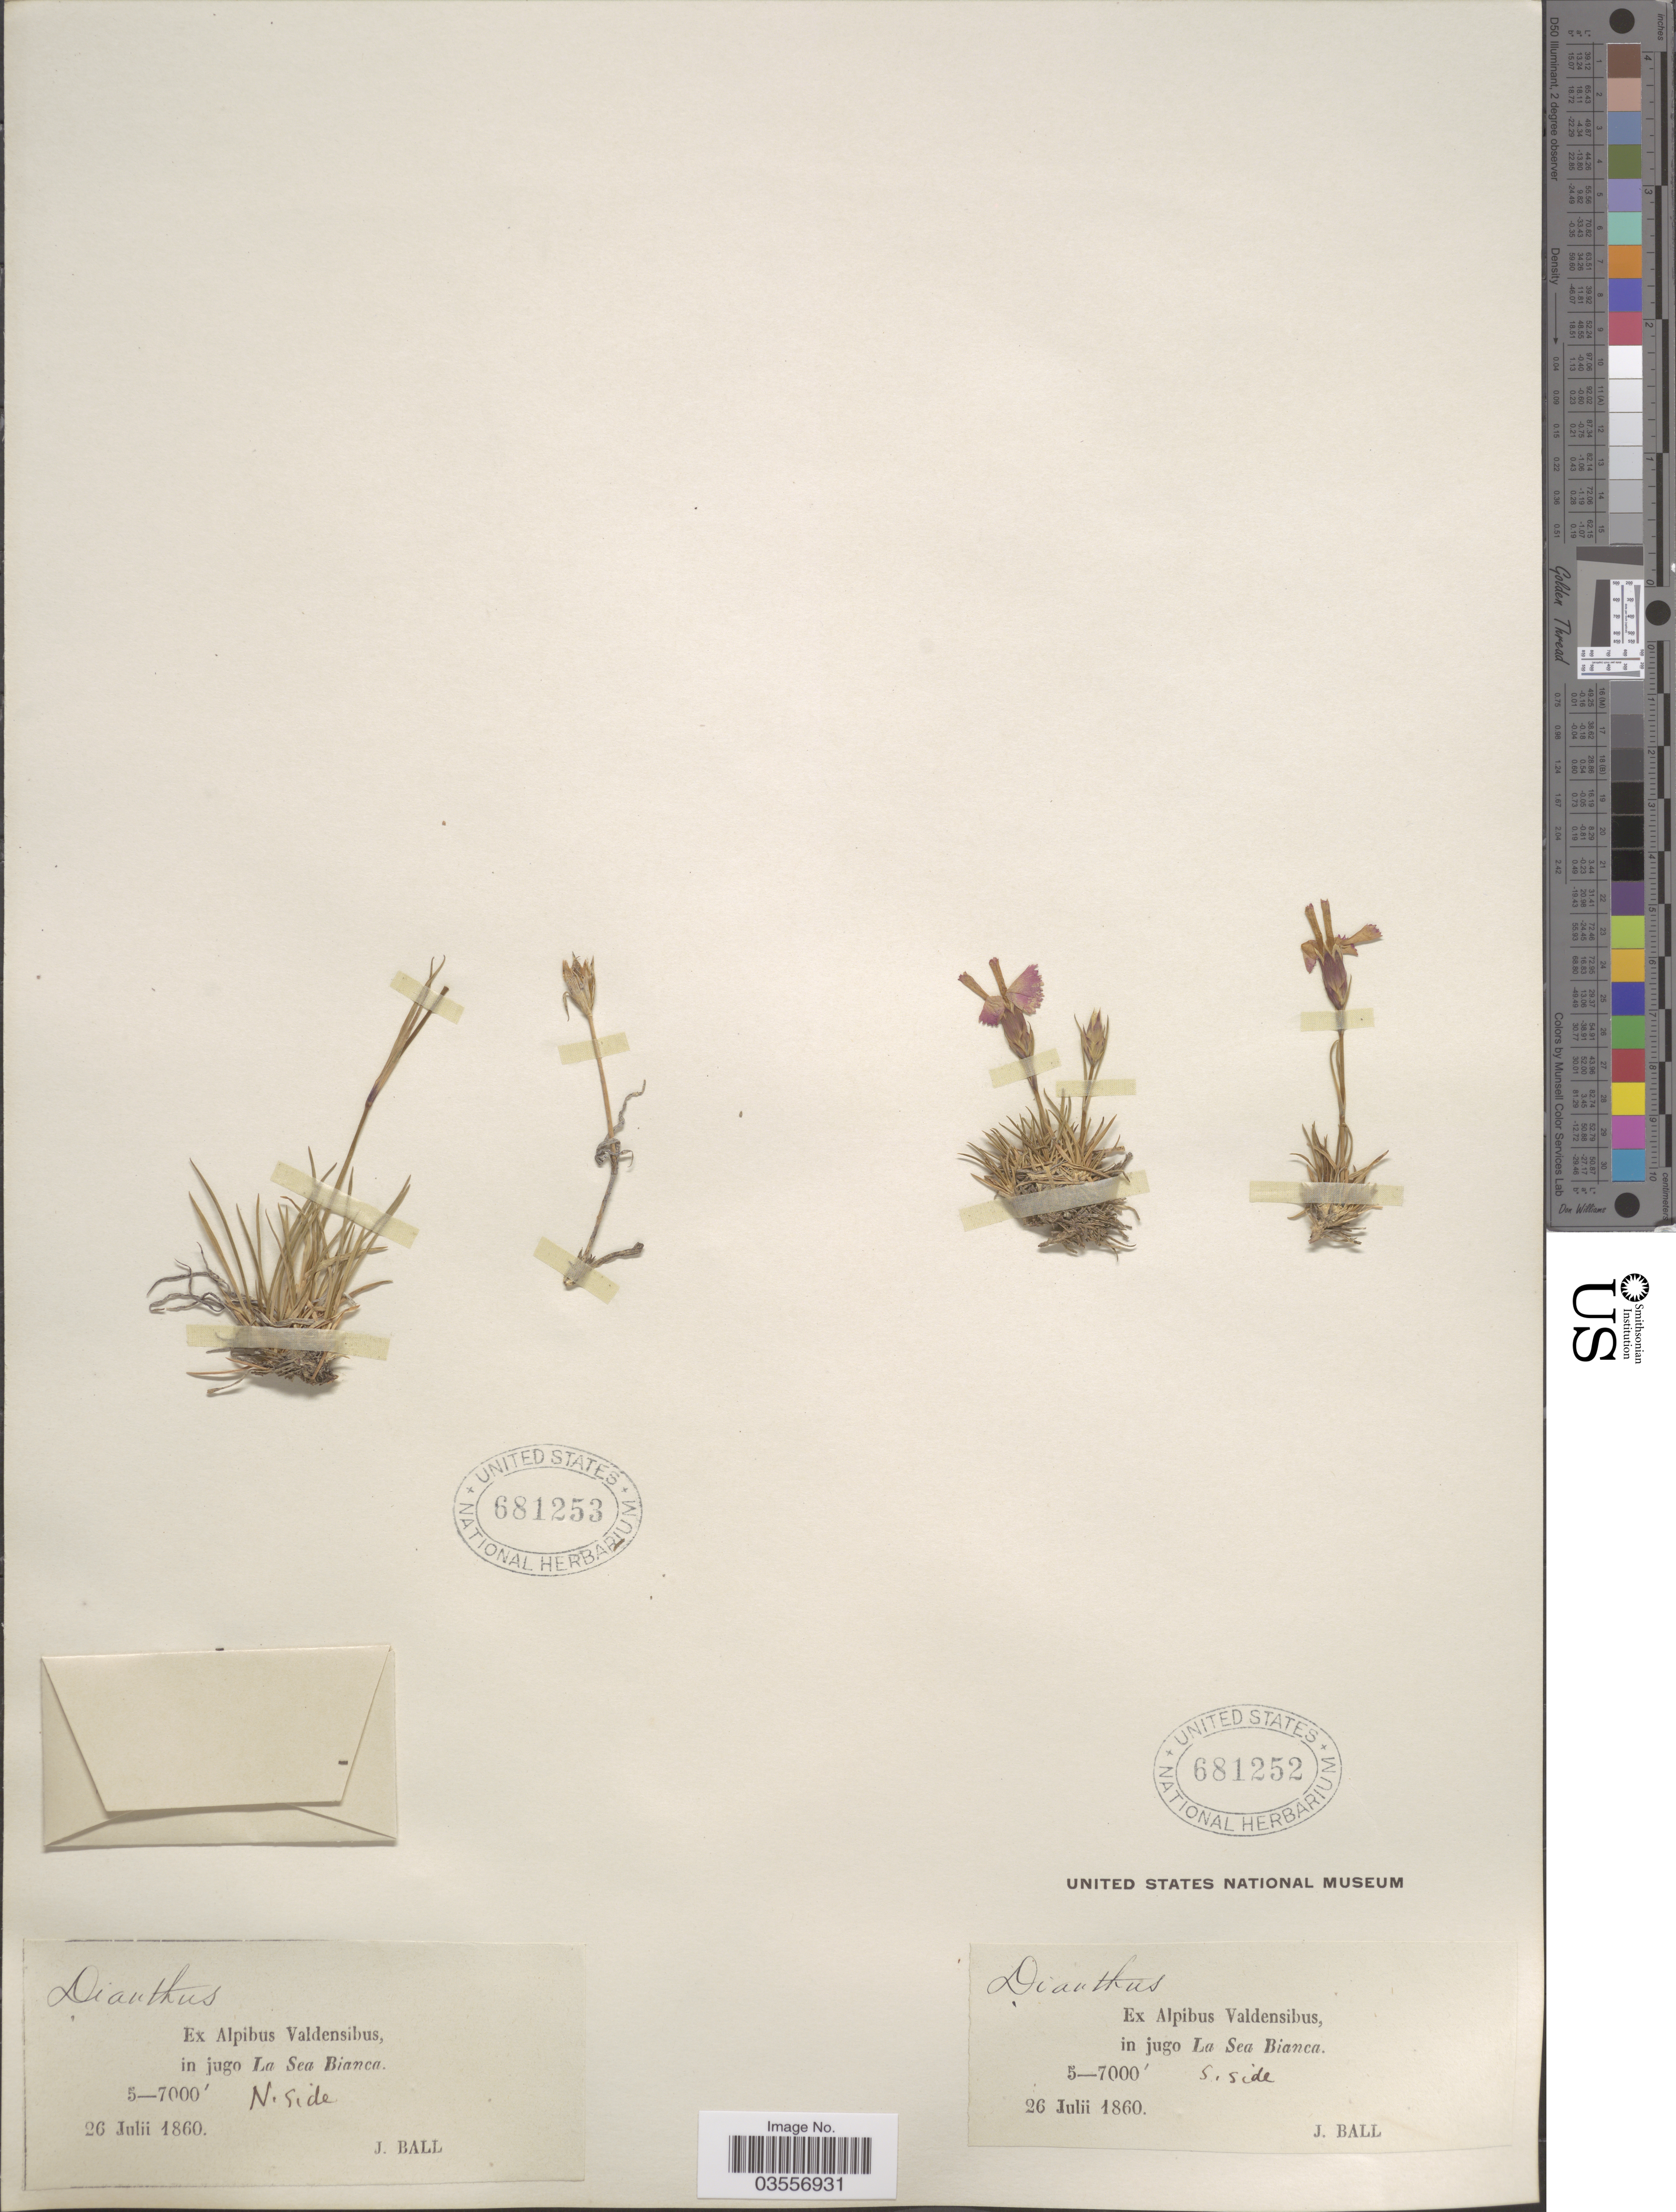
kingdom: Plantae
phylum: Tracheophyta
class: Magnoliopsida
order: Caryophyllales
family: Caryophyllaceae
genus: Dianthus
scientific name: Dianthus sp.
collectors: J. Ball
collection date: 1860-07-26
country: Italy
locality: Ex Alpibus Valdensibus, in jugo La Sea Bianca. N. side.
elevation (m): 1524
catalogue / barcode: US 681253